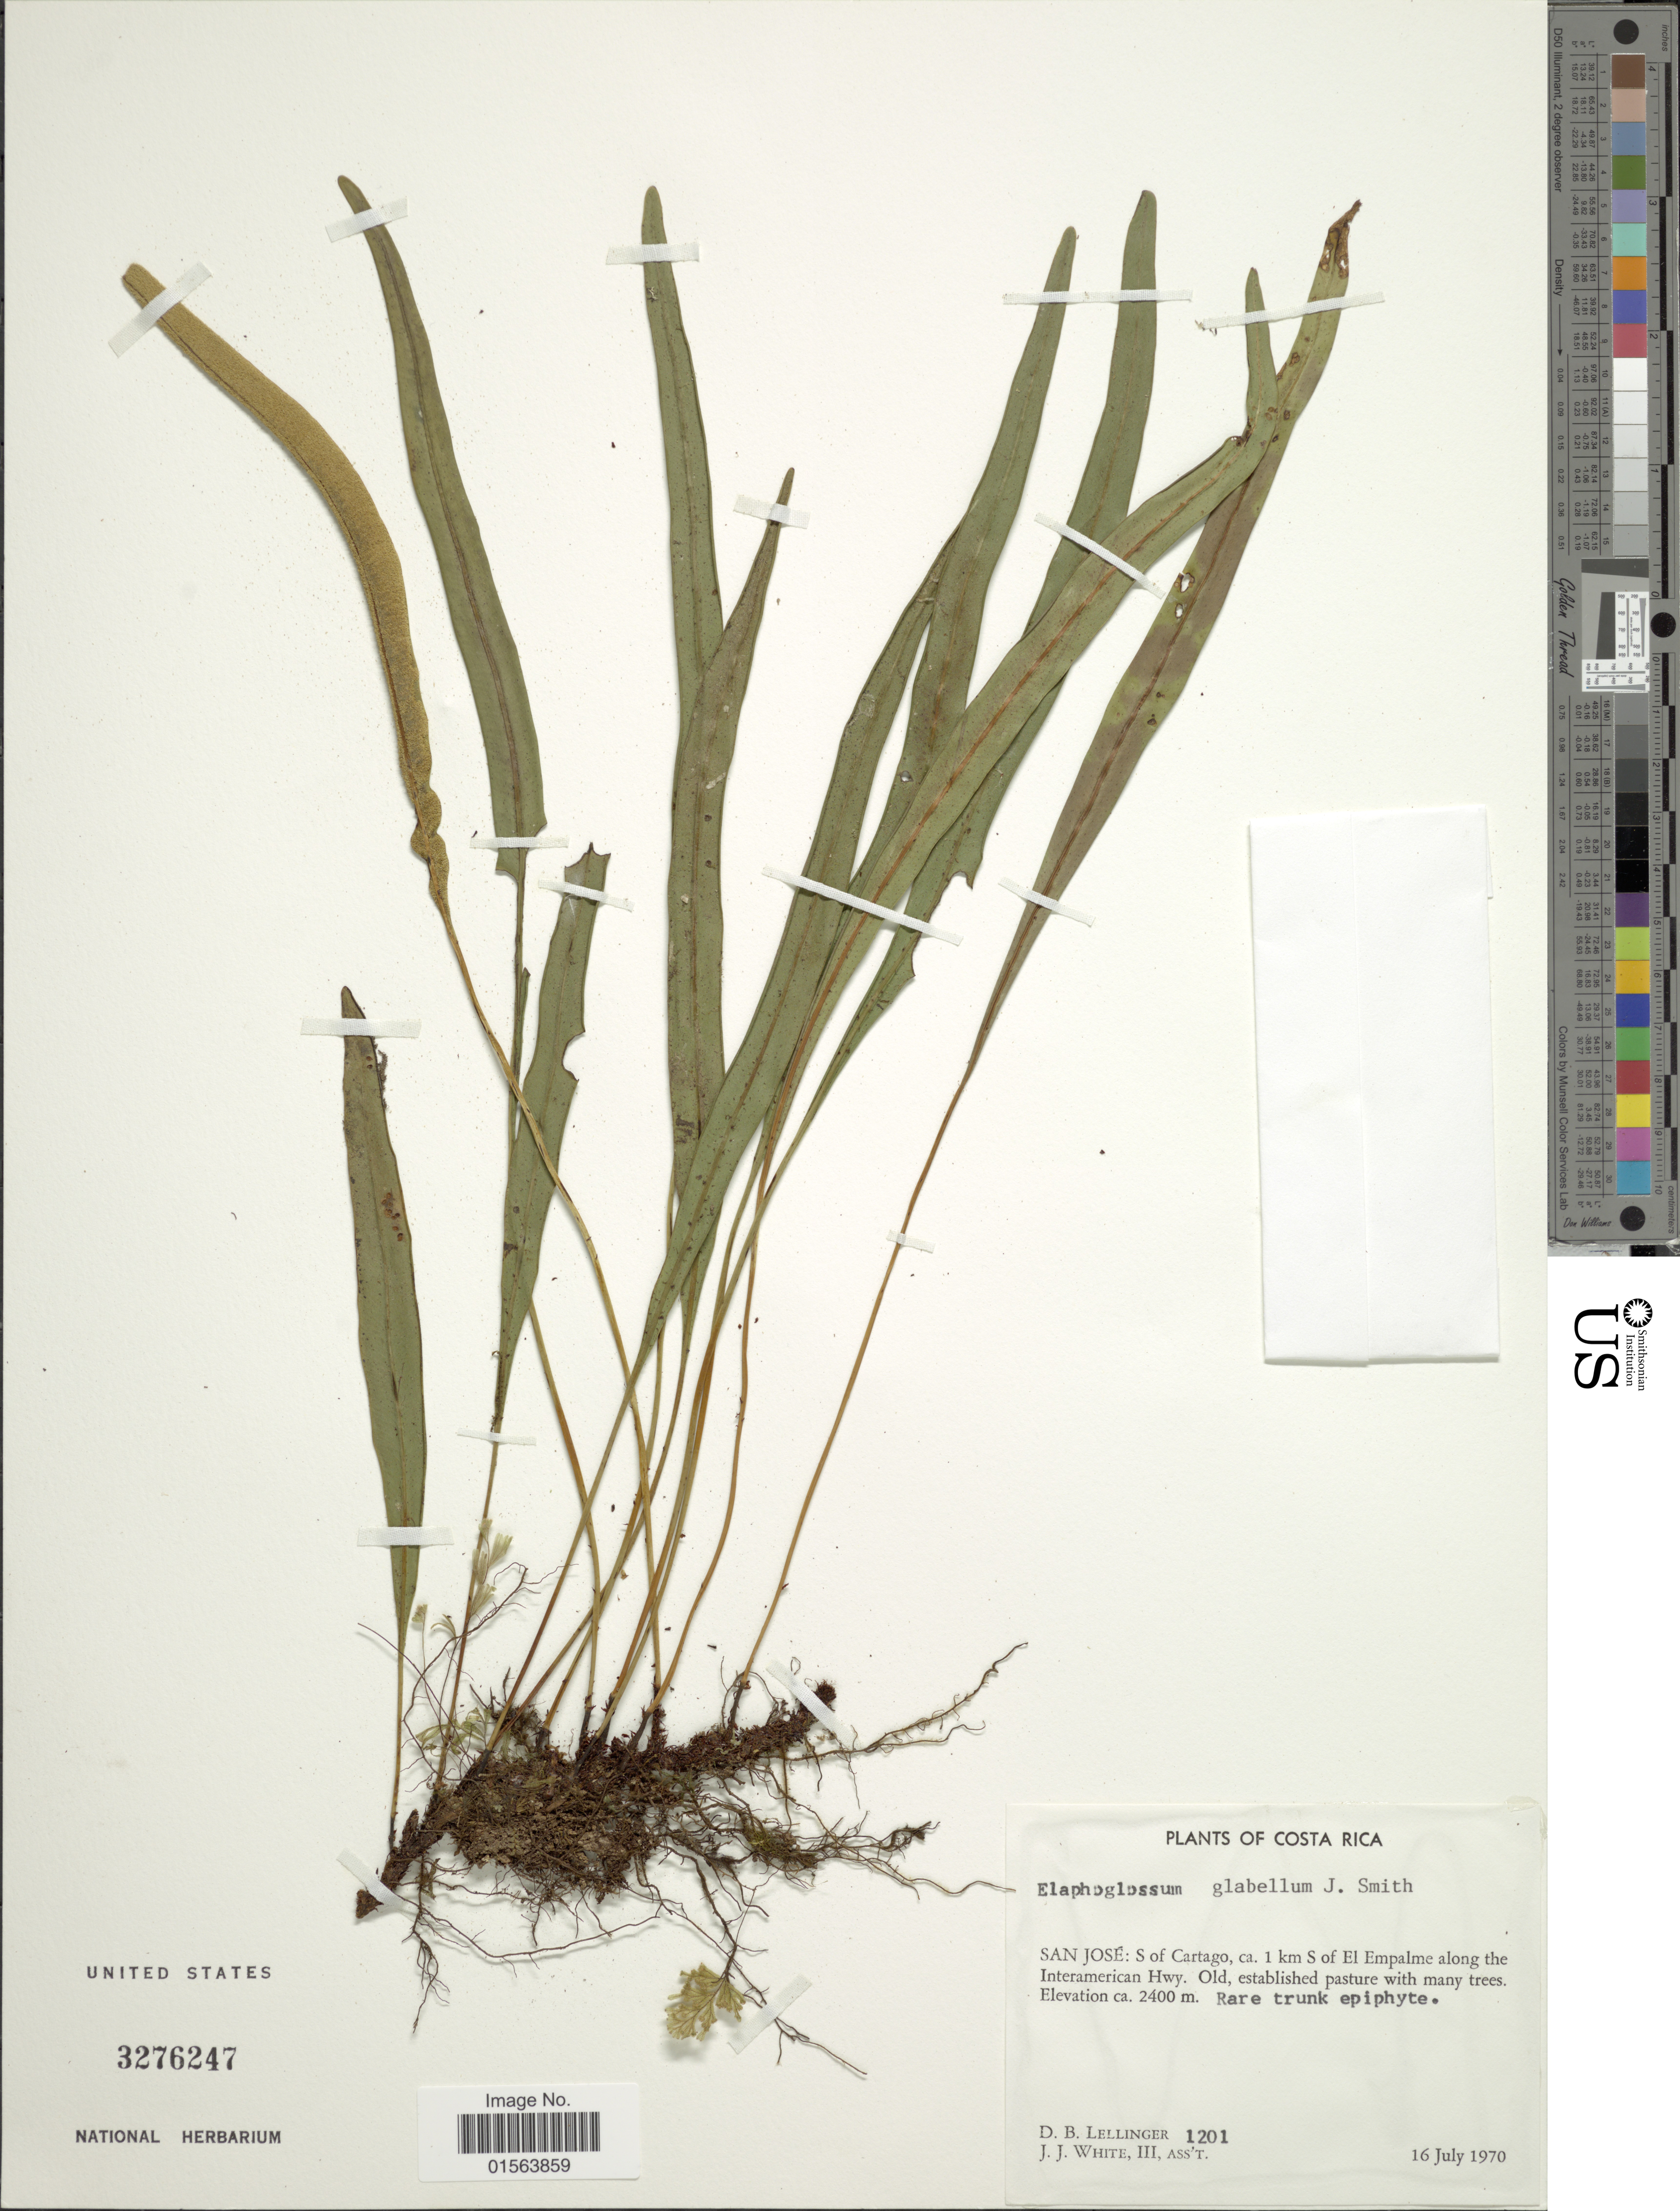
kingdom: Plantae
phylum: Tracheophyta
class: Polypodiopsida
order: Polypodiales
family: Dryopteridaceae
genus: Elaphoglossum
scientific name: Elaphoglossum glabellum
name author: J. Sm.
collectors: D. B. Lellinger & J. J. White III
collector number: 1201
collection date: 1970-07-16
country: Costa Rica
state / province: San José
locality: San Jose: S of Cartago, ca 1 km S of El Empalme along the Interamerican Hwy.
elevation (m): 2400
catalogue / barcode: US 3276247